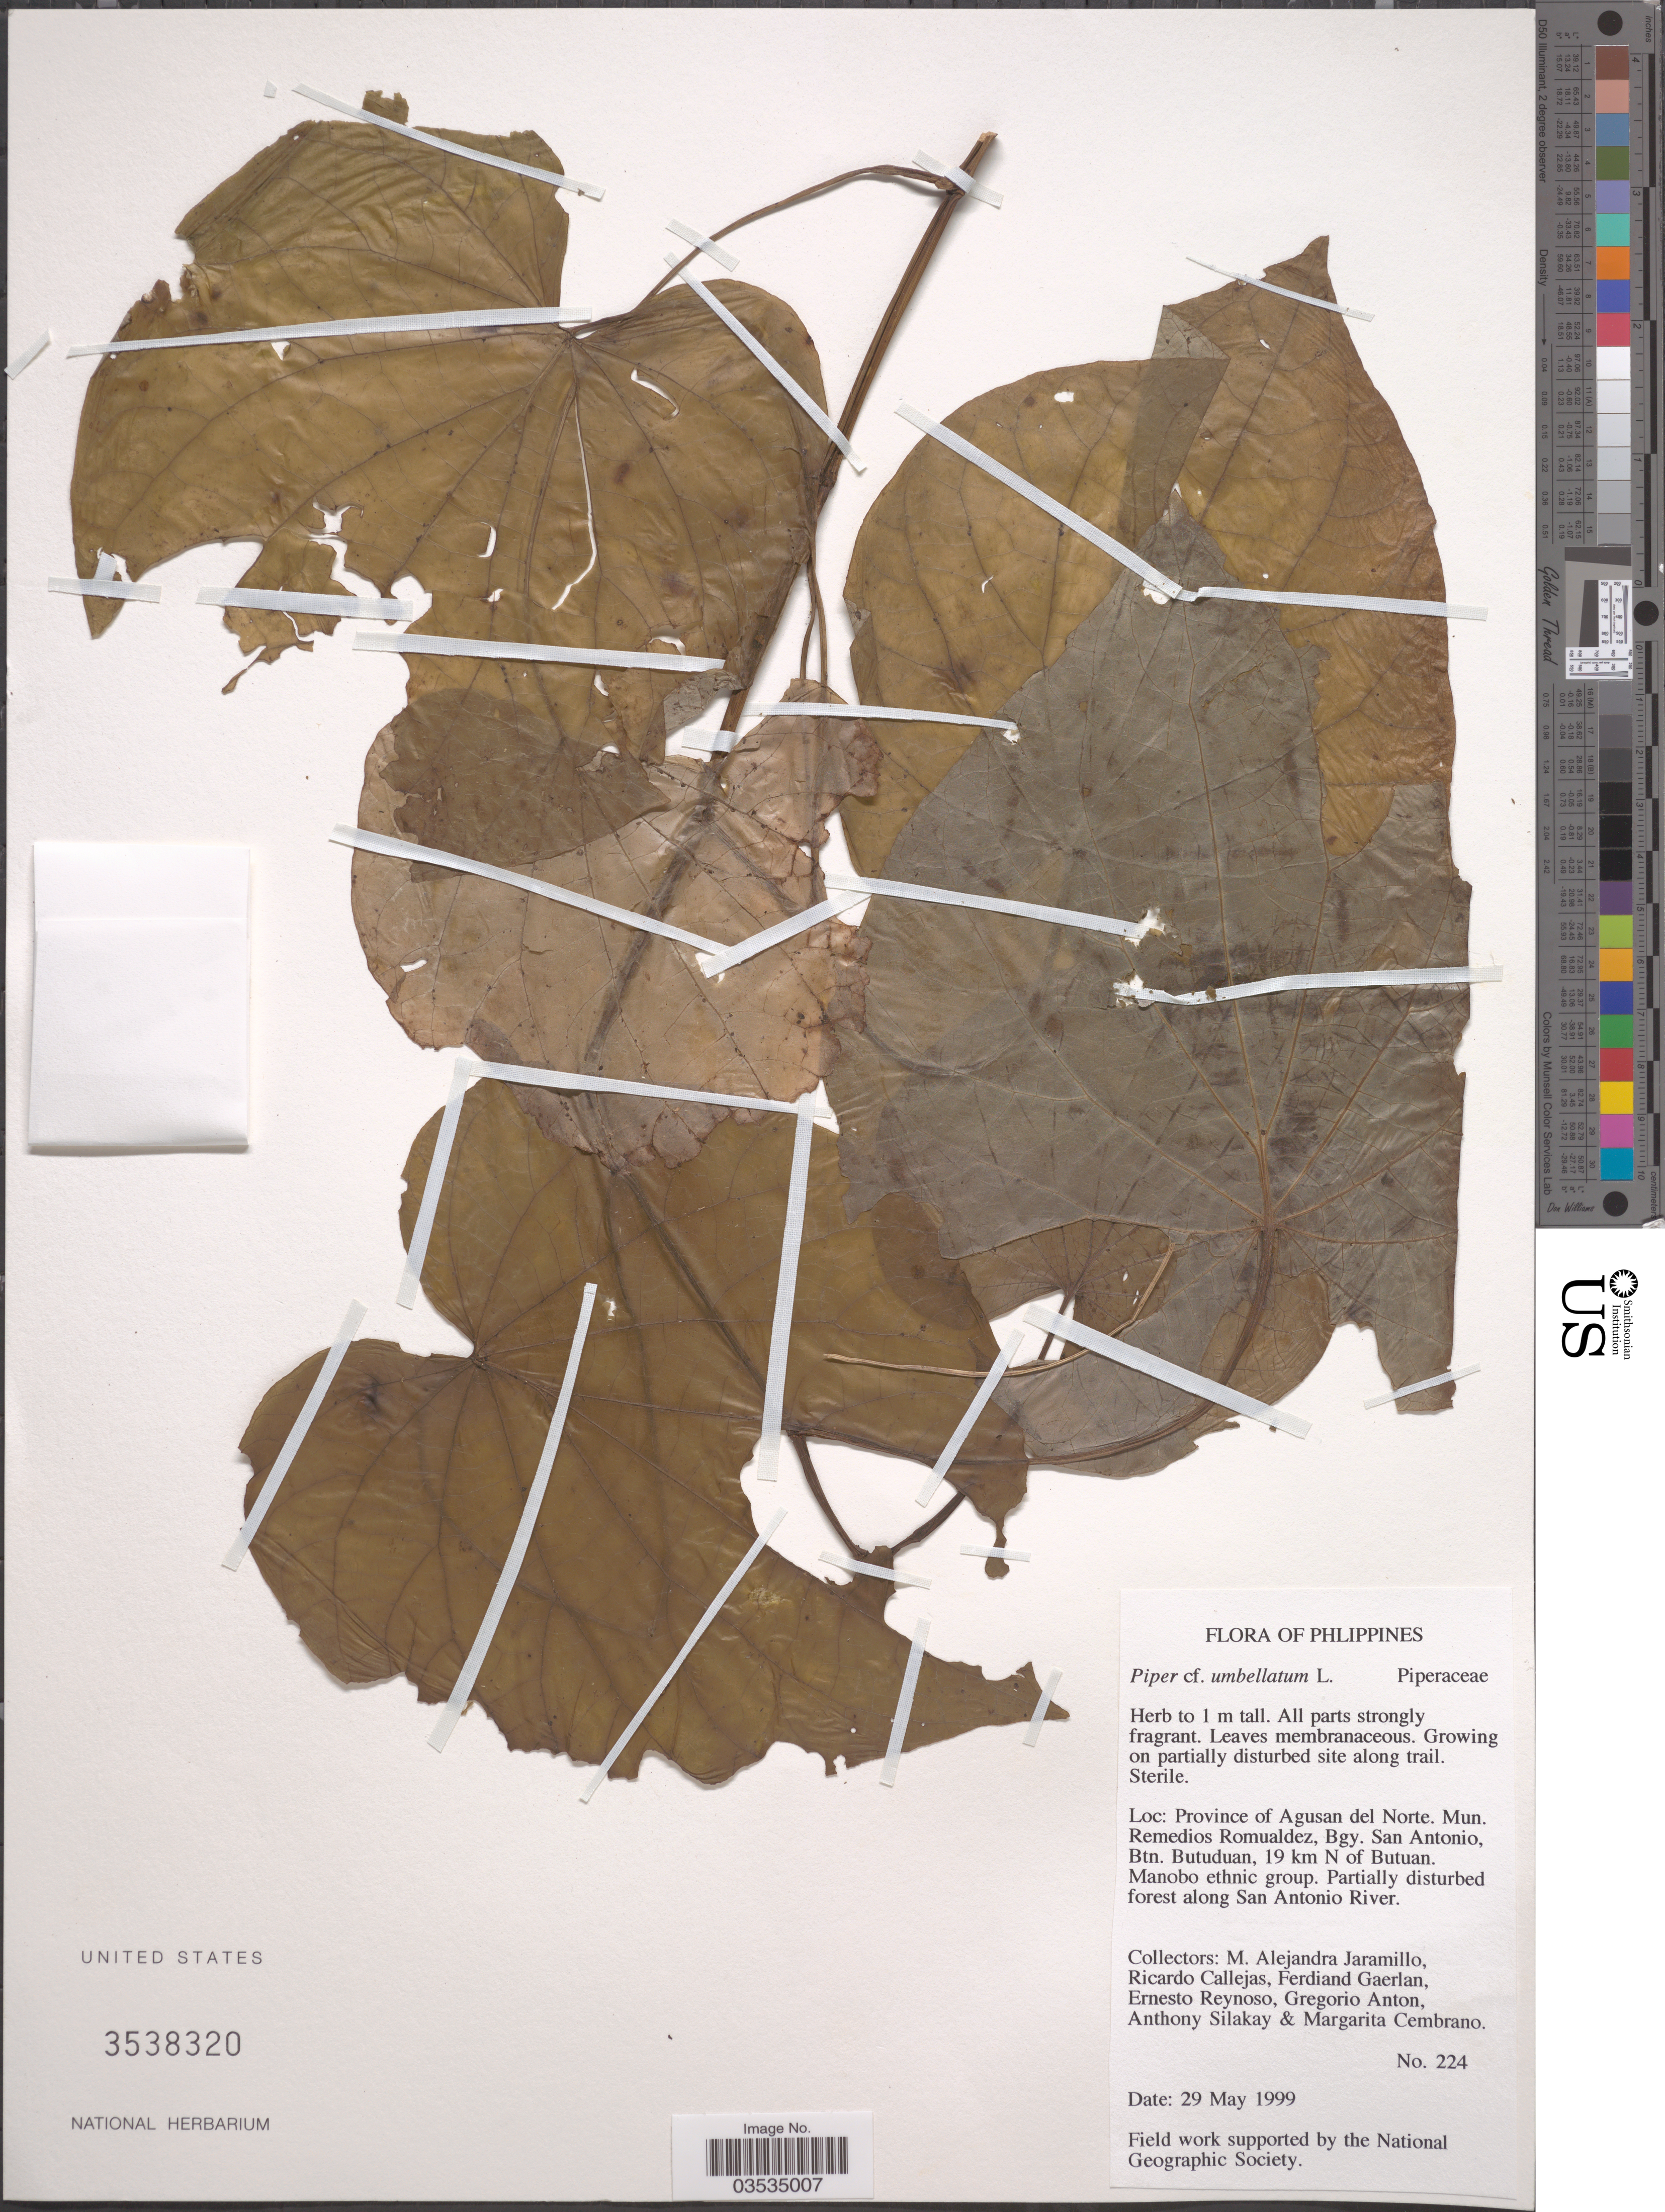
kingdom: Plantae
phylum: Tracheophyta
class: Magnoliopsida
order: Piperales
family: Piperaceae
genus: Piper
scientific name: Piper umbellatum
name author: L.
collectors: M. A. Jaramillo, R. Callejas, F. Gaerlan, E. Reynoso & et al.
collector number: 224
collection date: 1999-05-29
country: Philippines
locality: Province of Agusan del Norte. Mun. Remedios Romualdez, Bgy. San Antonio, Btn. Butuduan, 19 km N of Butuan. Manobo ethnic group. Forest along San Antonio River.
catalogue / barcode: US 3538320